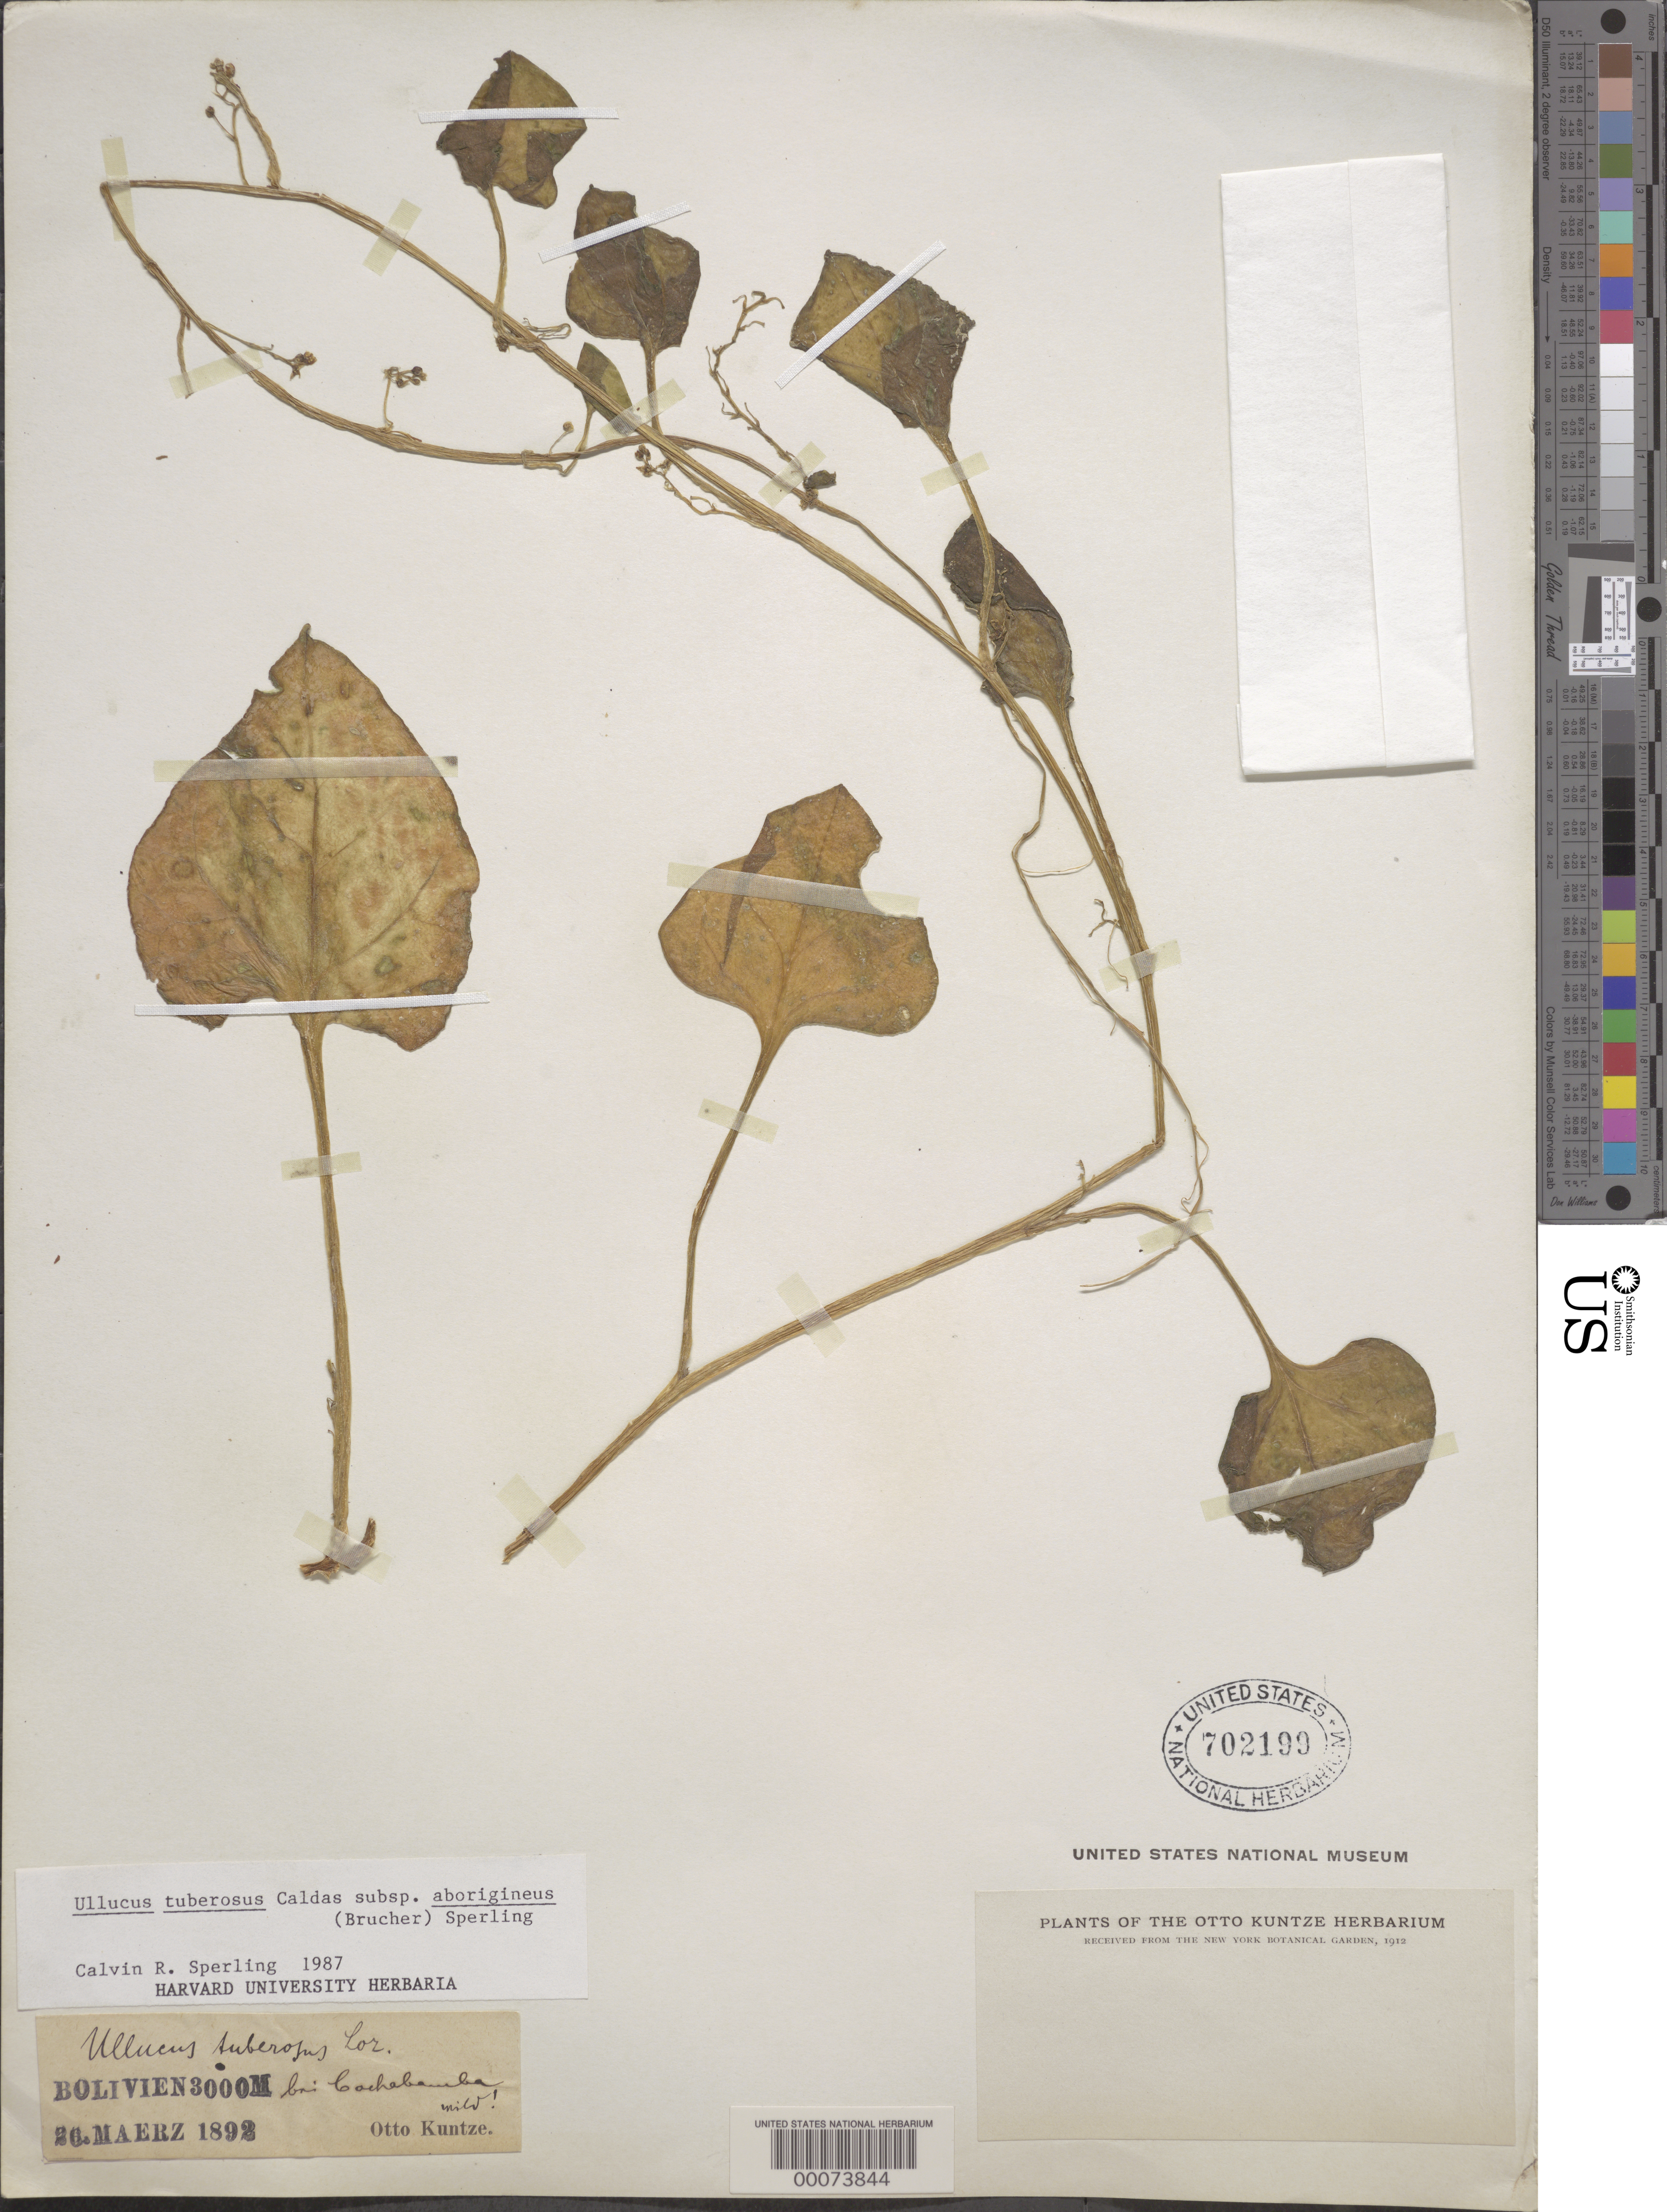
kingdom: Plantae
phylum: Tracheophyta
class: Magnoliopsida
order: Caryophyllales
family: Basellaceae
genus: Ullucus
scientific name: Ullucus tuberosus subsp. aborigineus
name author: (Brucher) Sperling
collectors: C.E.O. Kuntze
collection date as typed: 26 Mar 1892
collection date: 1892-03-26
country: Bolivia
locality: Cochabamba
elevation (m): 3000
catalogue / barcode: US 702199